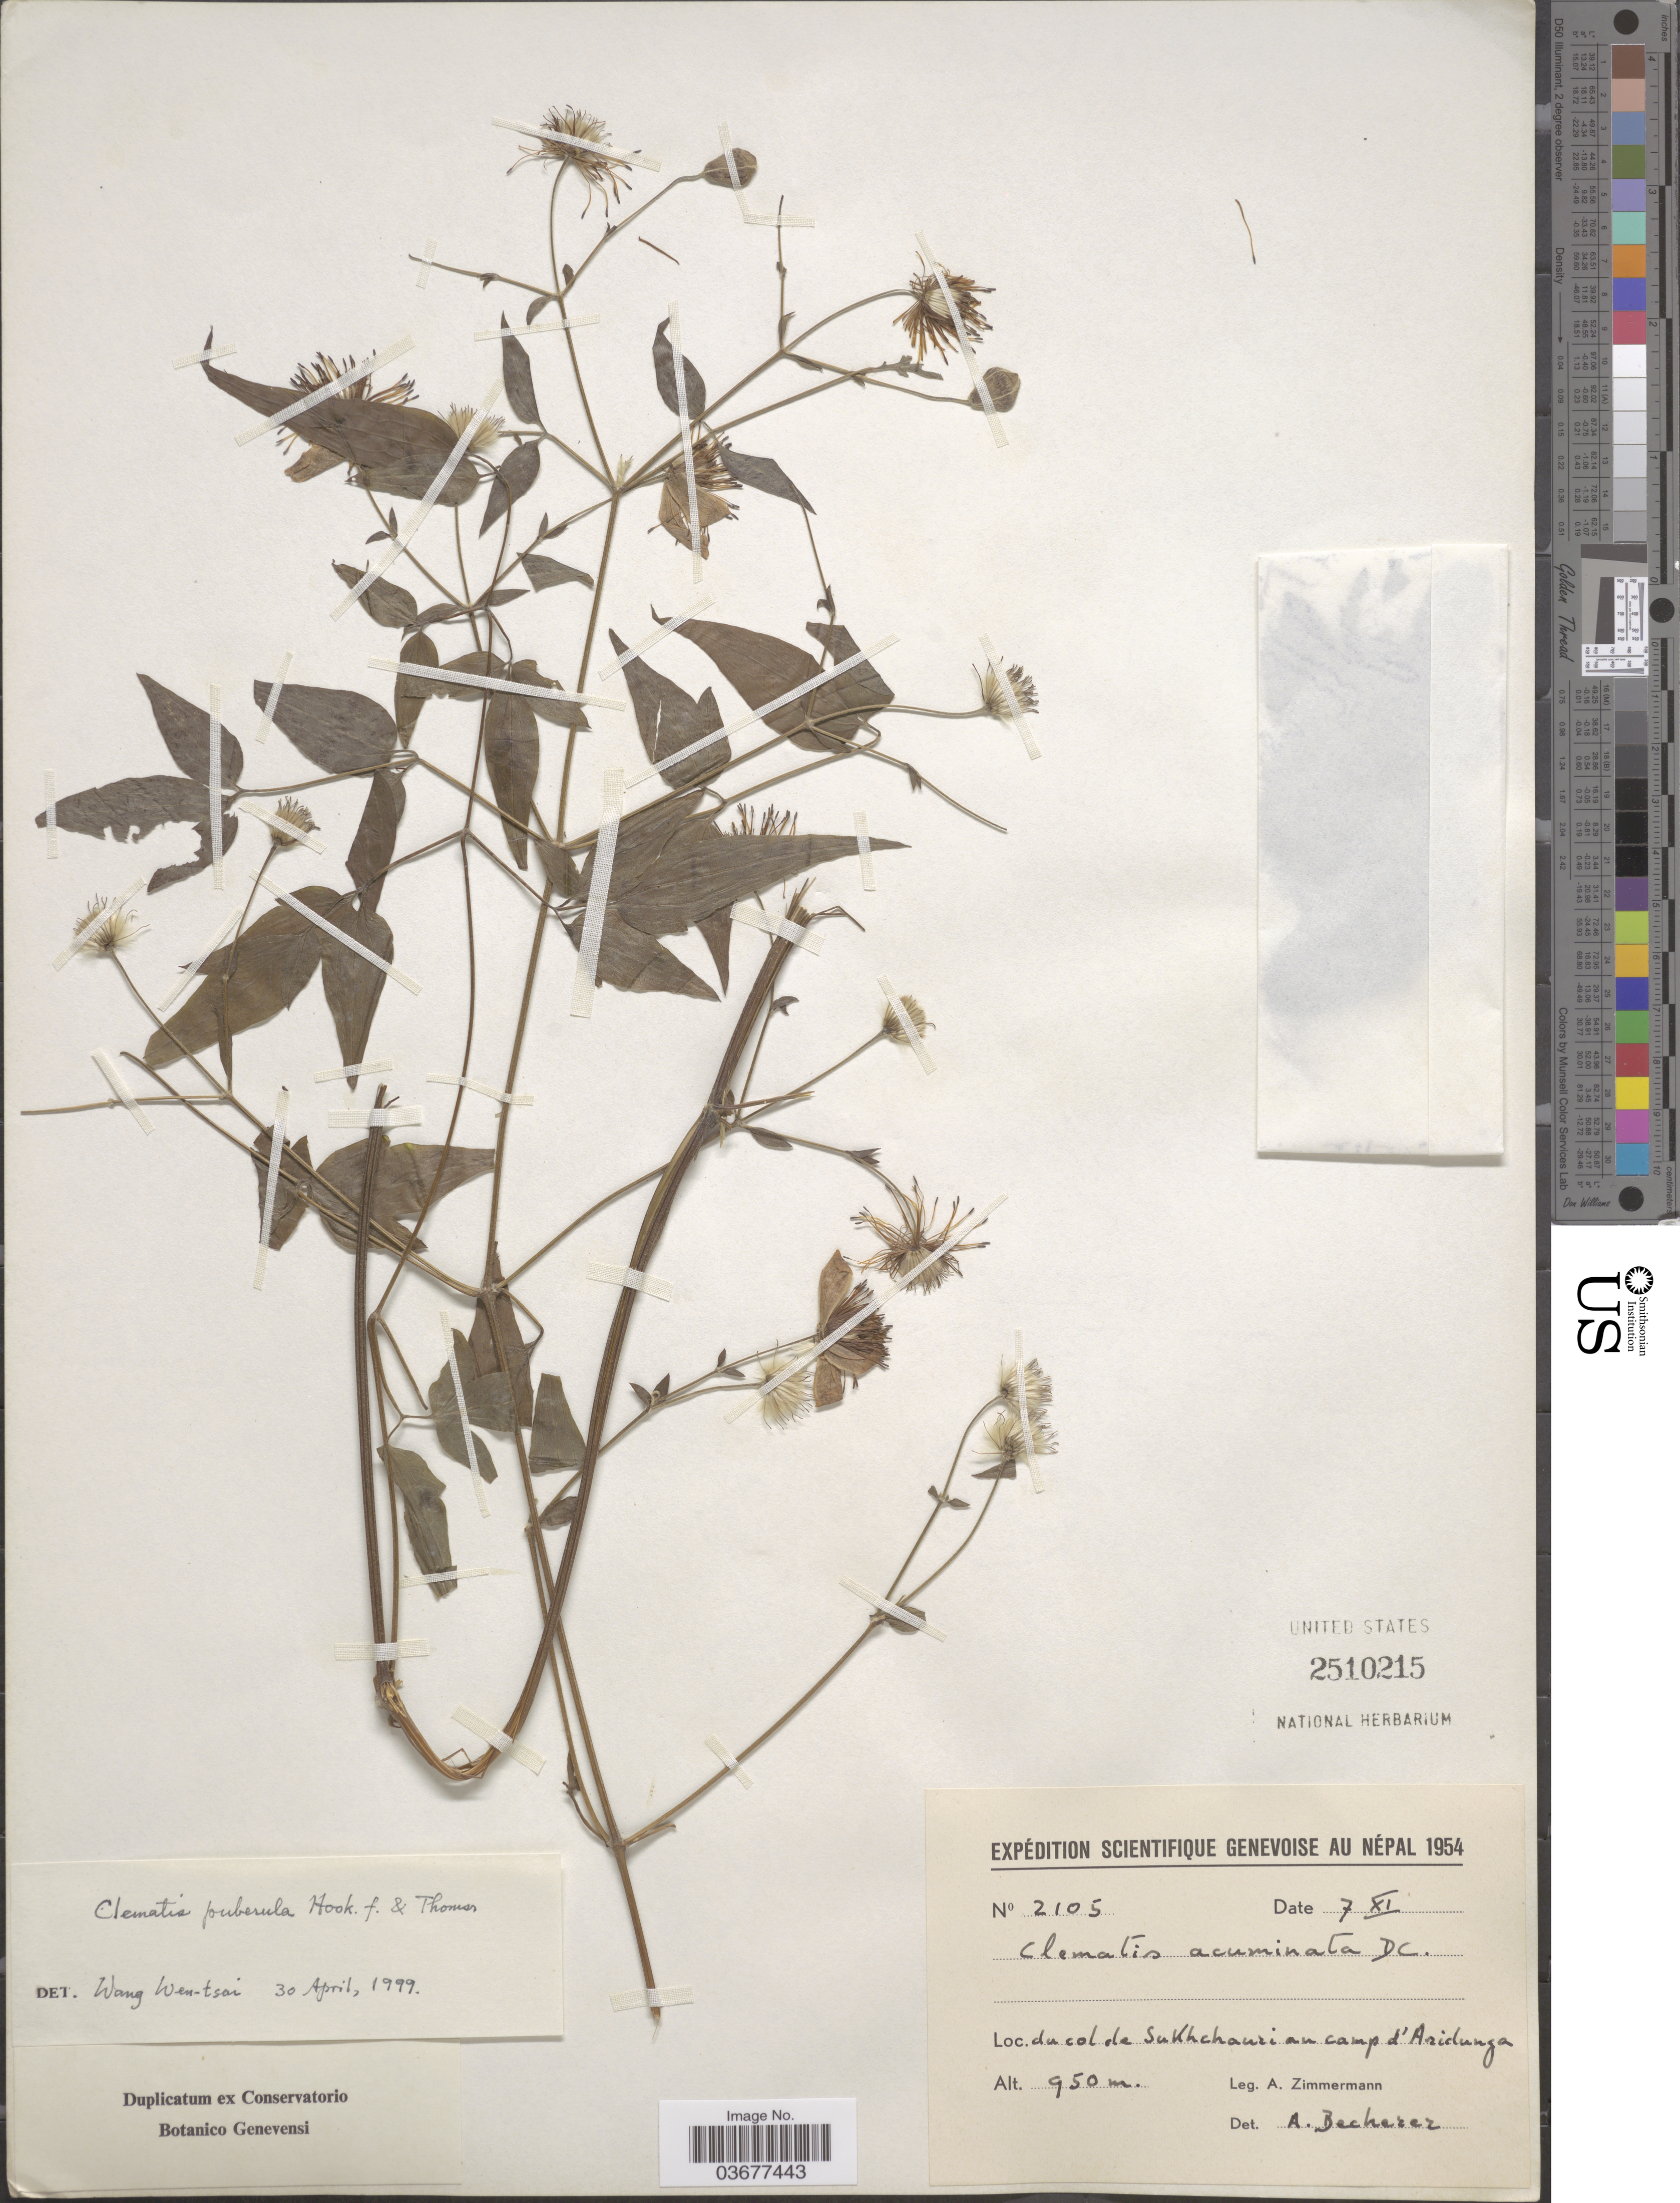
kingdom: Plantae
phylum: Tracheophyta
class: Magnoliopsida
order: Ranunculales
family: Ranunculaceae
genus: Clematis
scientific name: Clematis puberula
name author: Hook. f. & Thomson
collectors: A. Zimmermann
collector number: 2105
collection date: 1954-11-07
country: Nepal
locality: Du col de Sukhchaurian camp d'Aridunga.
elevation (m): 950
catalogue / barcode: US 2510215